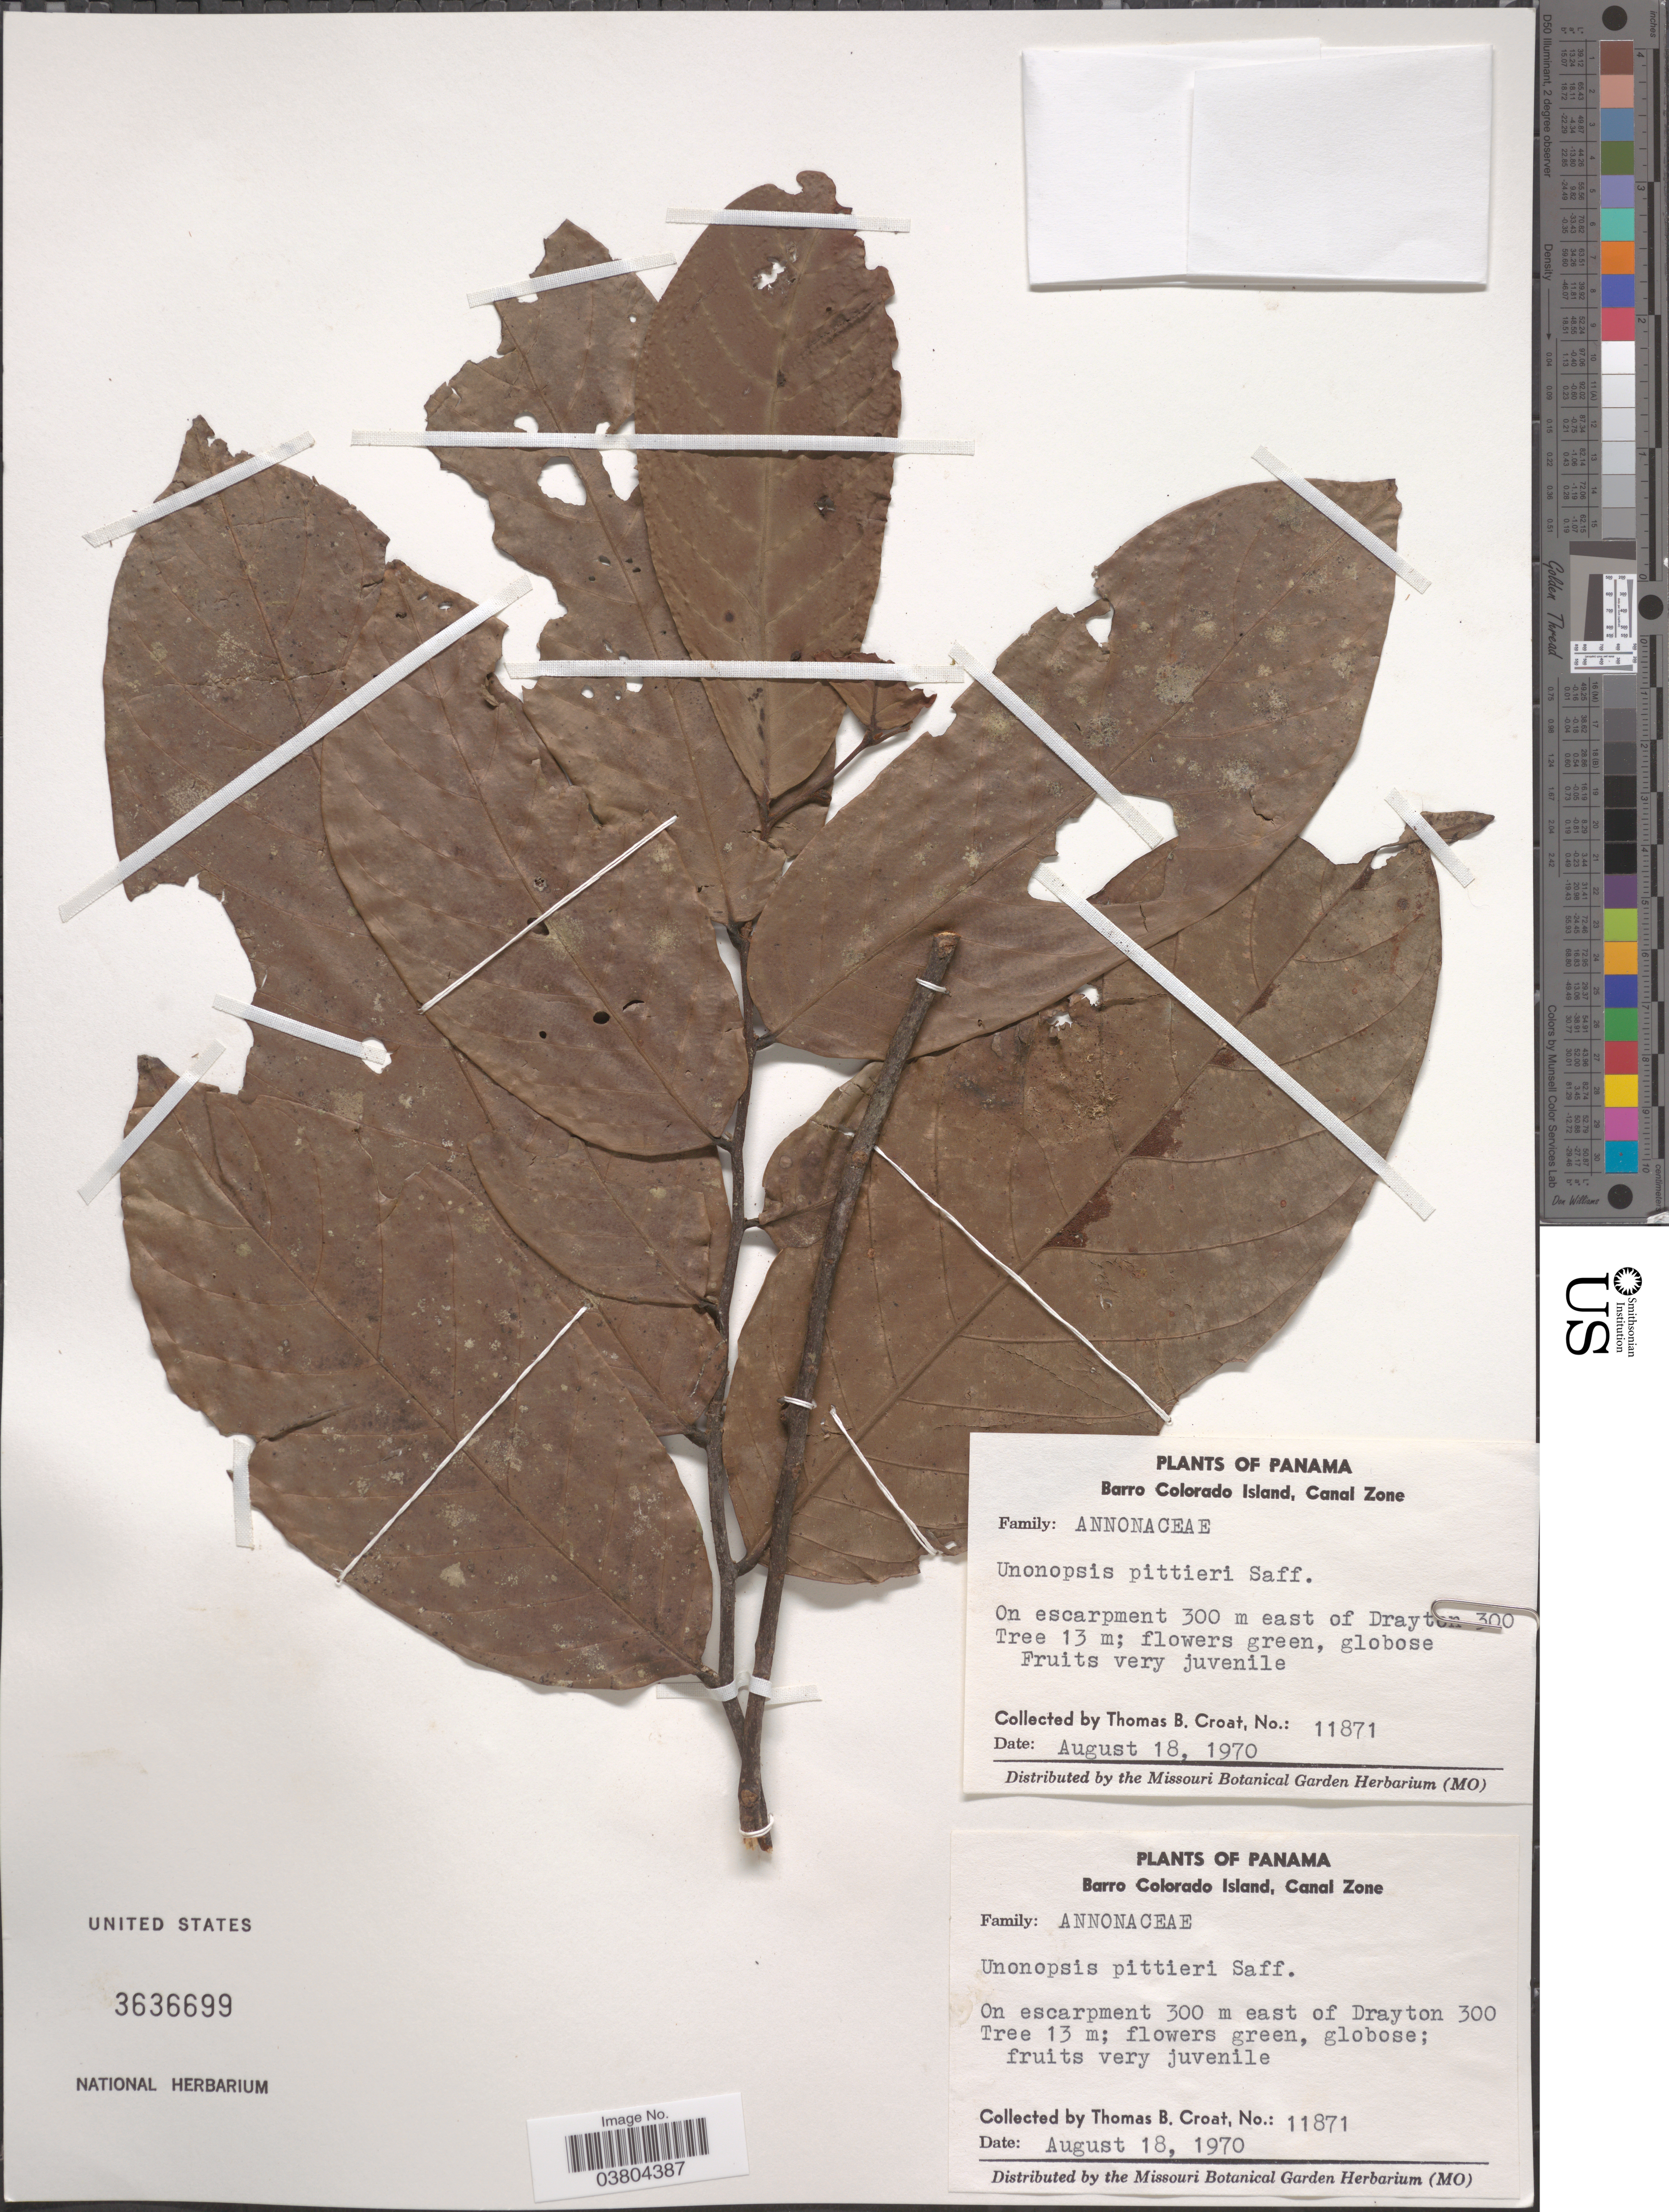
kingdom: Plantae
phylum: Tracheophyta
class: Magnoliopsida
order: Magnoliales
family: Annonaceae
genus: Unonopsis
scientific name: Unonopsis pittieri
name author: Saff.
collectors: T. B. Croat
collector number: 11871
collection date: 1970-08-18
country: Panama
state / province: Panamá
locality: Barro Colorado Island, Canal Zone. On escarpment 300 m east of Drayton 300.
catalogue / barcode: US 3636699